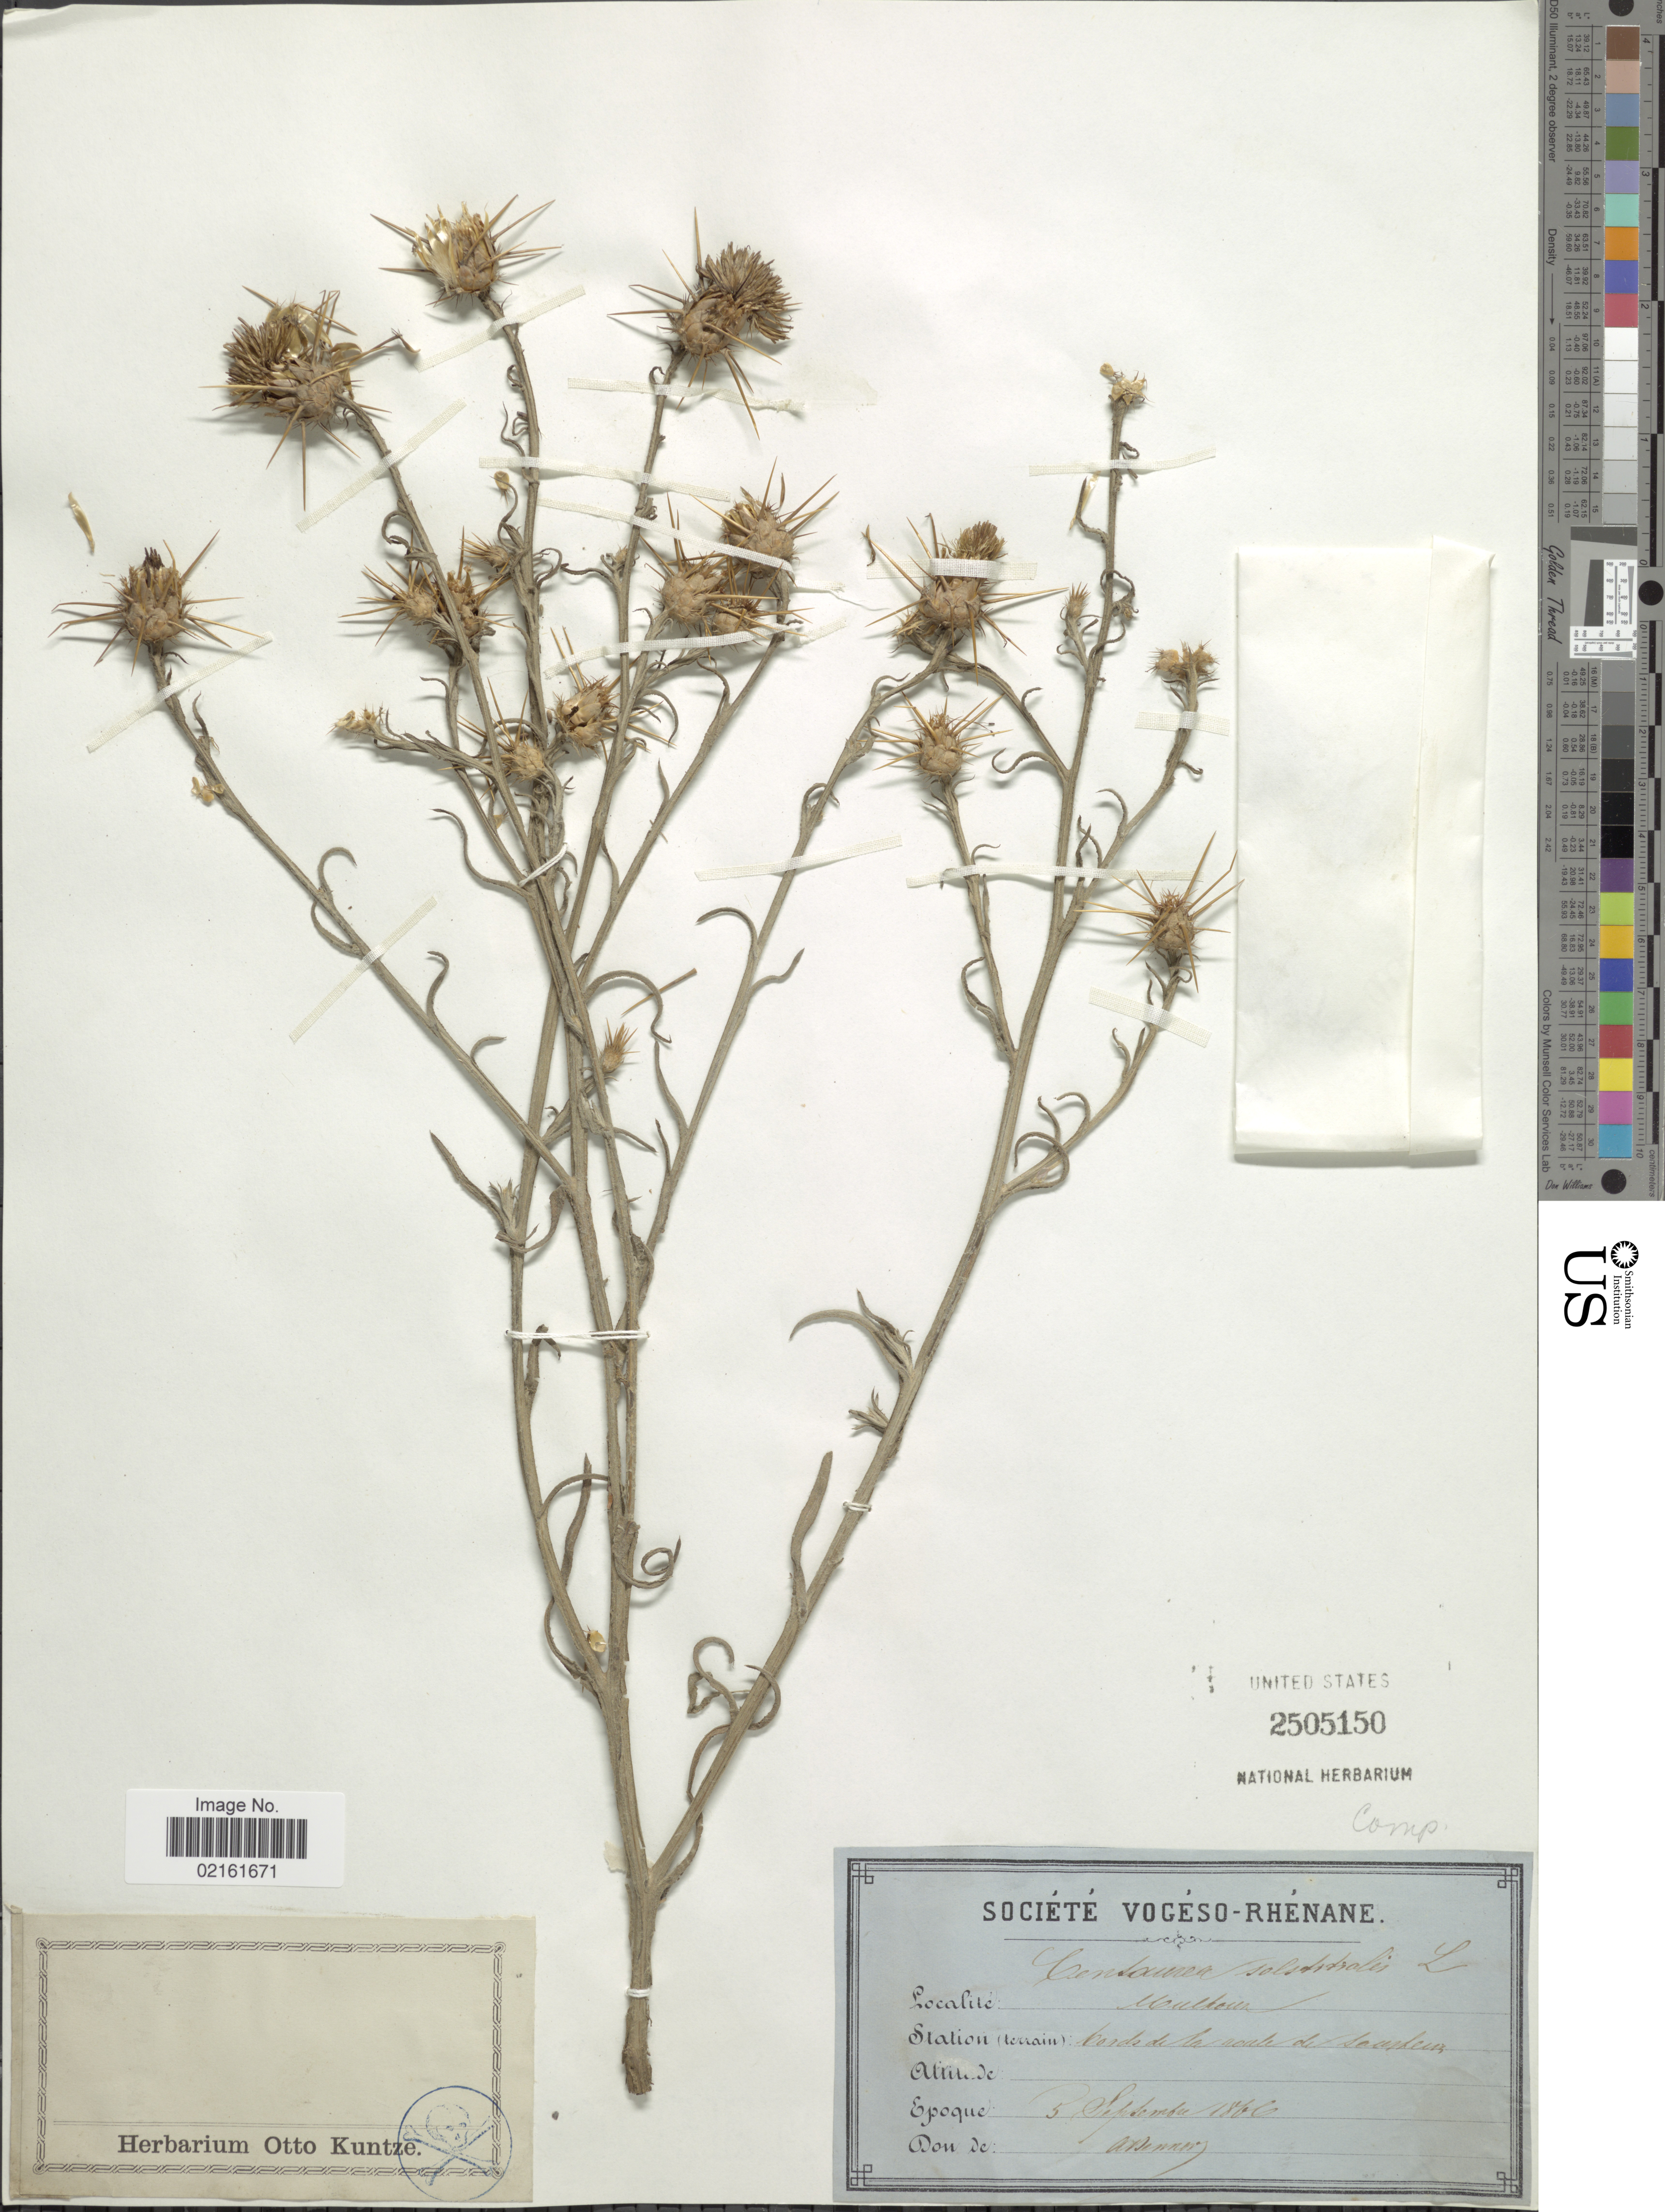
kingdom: Plantae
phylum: Tracheophyta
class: Magnoliopsida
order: Asterales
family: Asteraceae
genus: Centaurea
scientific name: Centaurea solstitialis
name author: L.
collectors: A. Dennov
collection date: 1866-09-05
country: France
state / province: Grand Est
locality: Bords de la monte de Sousheux [interpreted]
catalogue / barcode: US 2505150